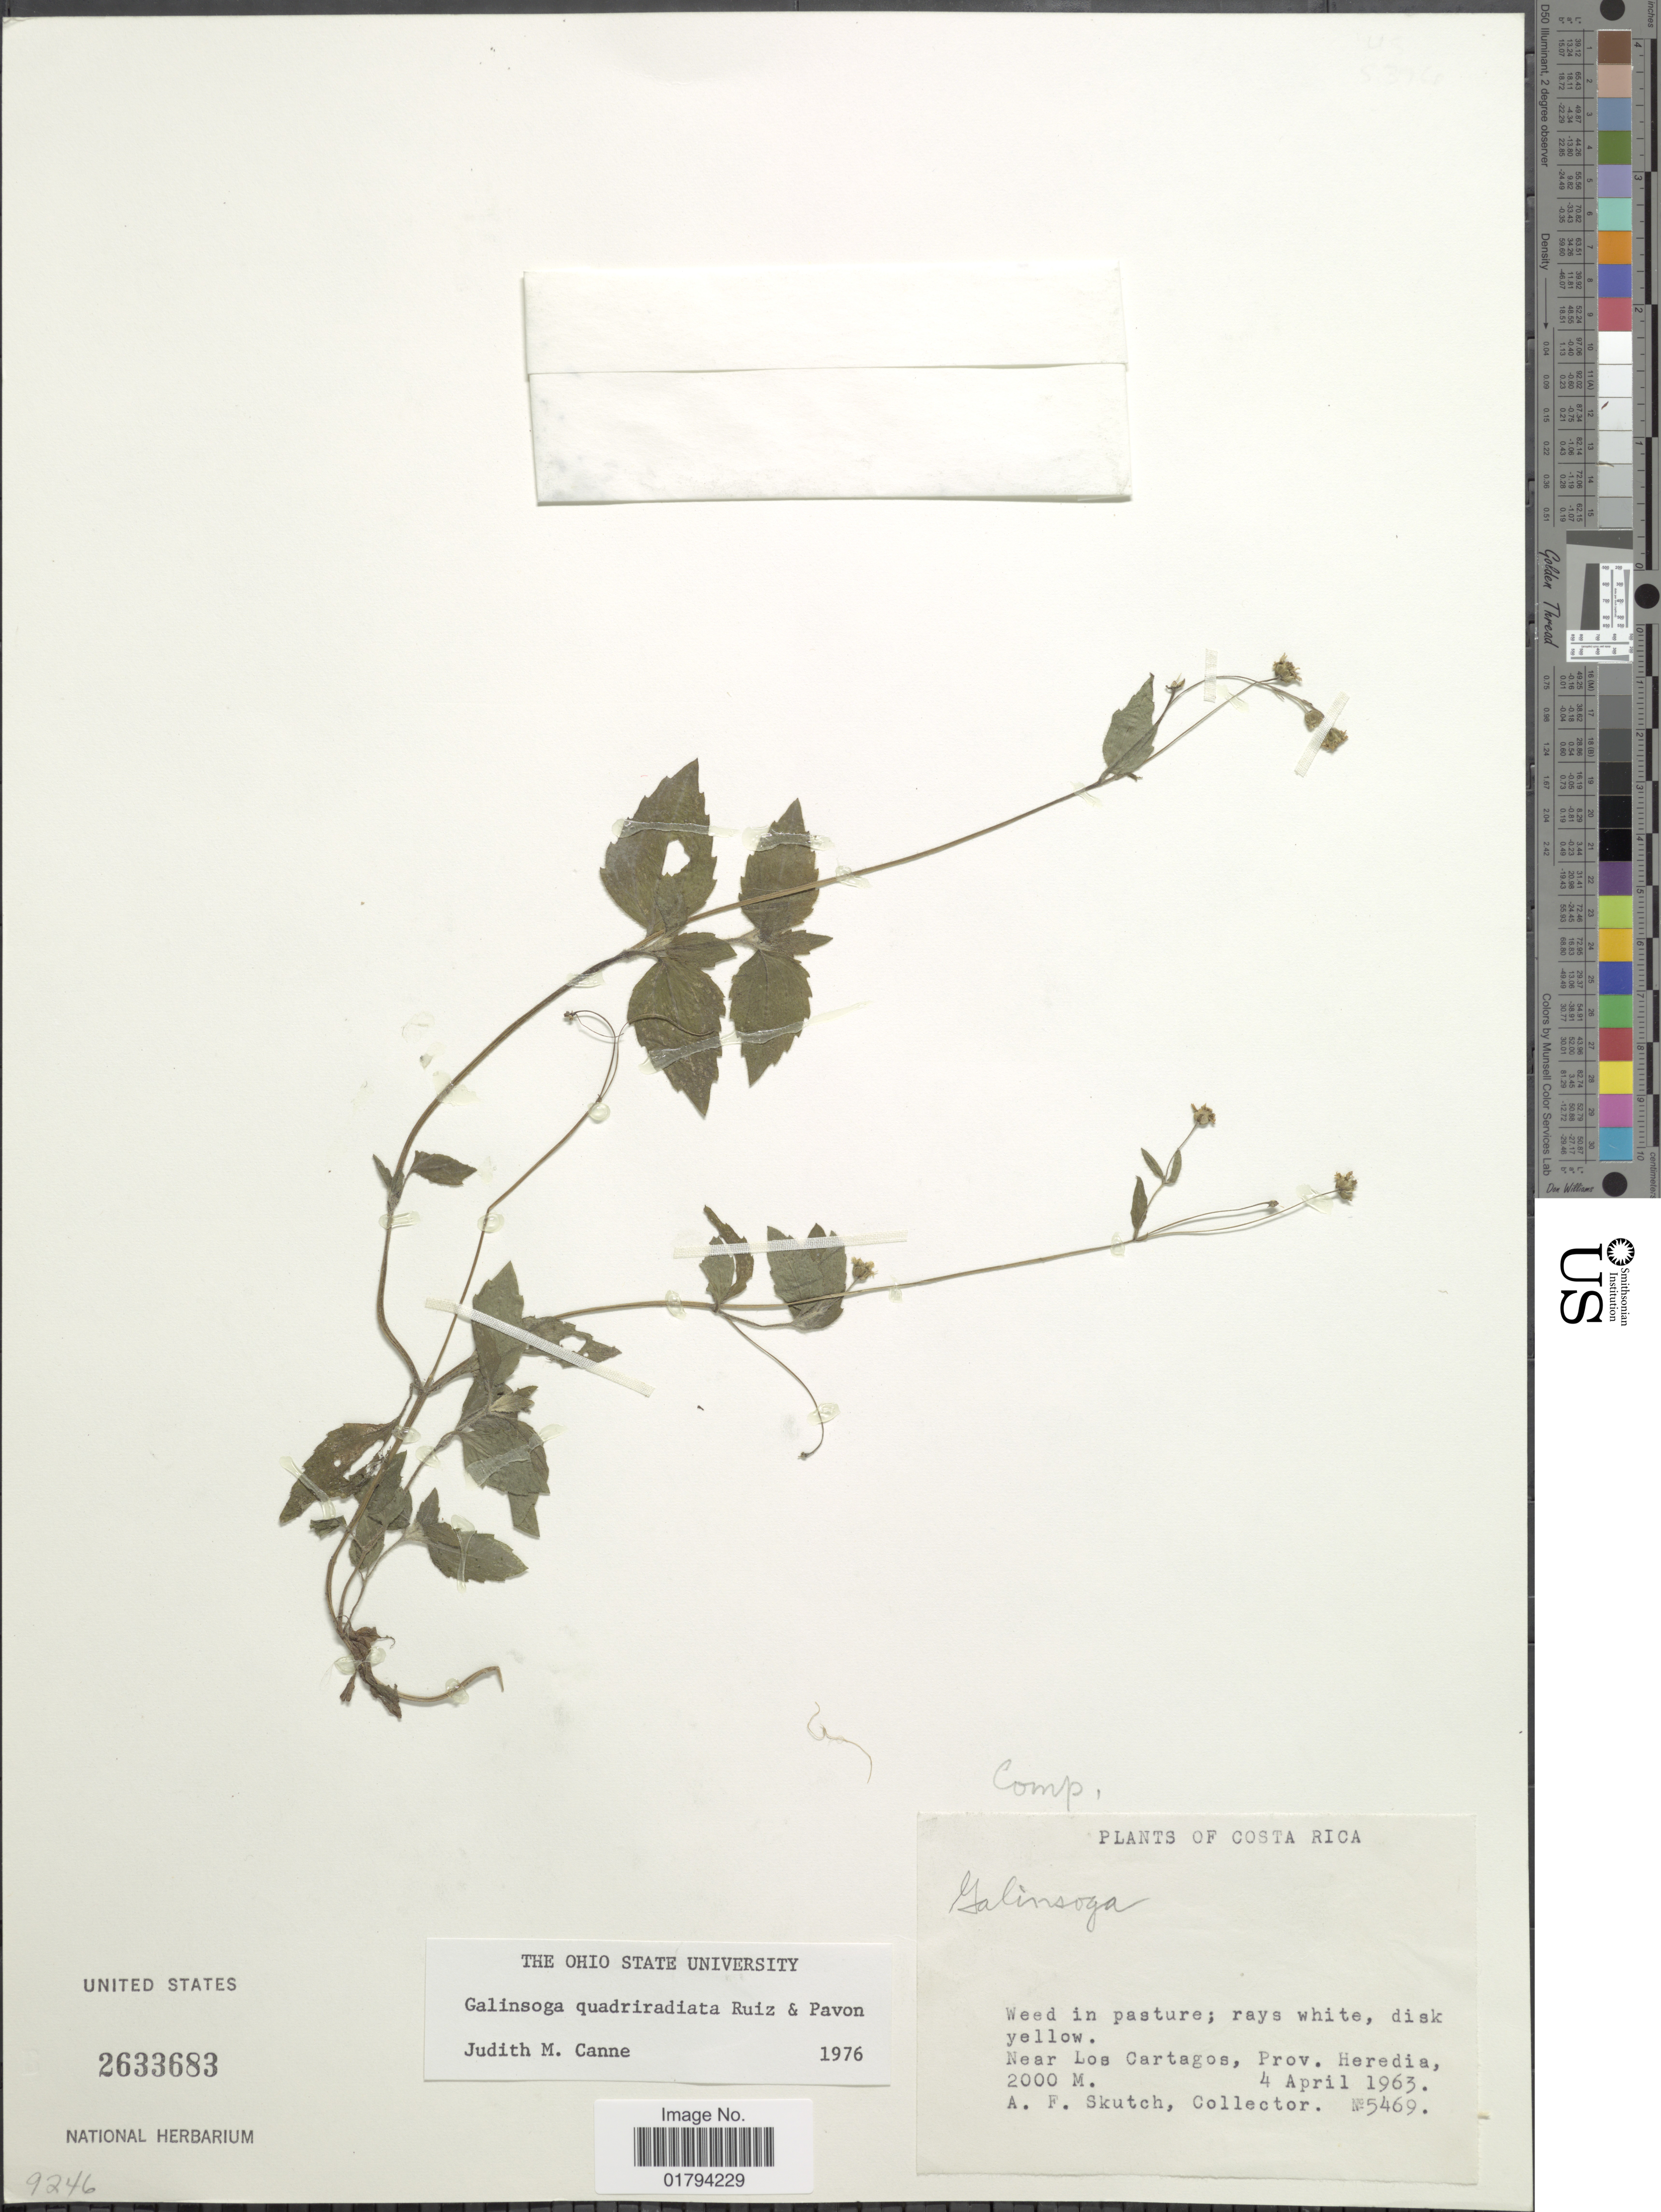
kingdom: Plantae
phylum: Tracheophyta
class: Magnoliopsida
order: Asterales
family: Asteraceae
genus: Galinsoga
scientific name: Galinsoga quadriradiata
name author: Ruiz & Pav.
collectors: A. F. Skutch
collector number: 5469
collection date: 1963-04-04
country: Costa Rica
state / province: Heredia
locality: Weed in pasture, near Los Cartagos.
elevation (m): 2000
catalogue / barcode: US 2633683